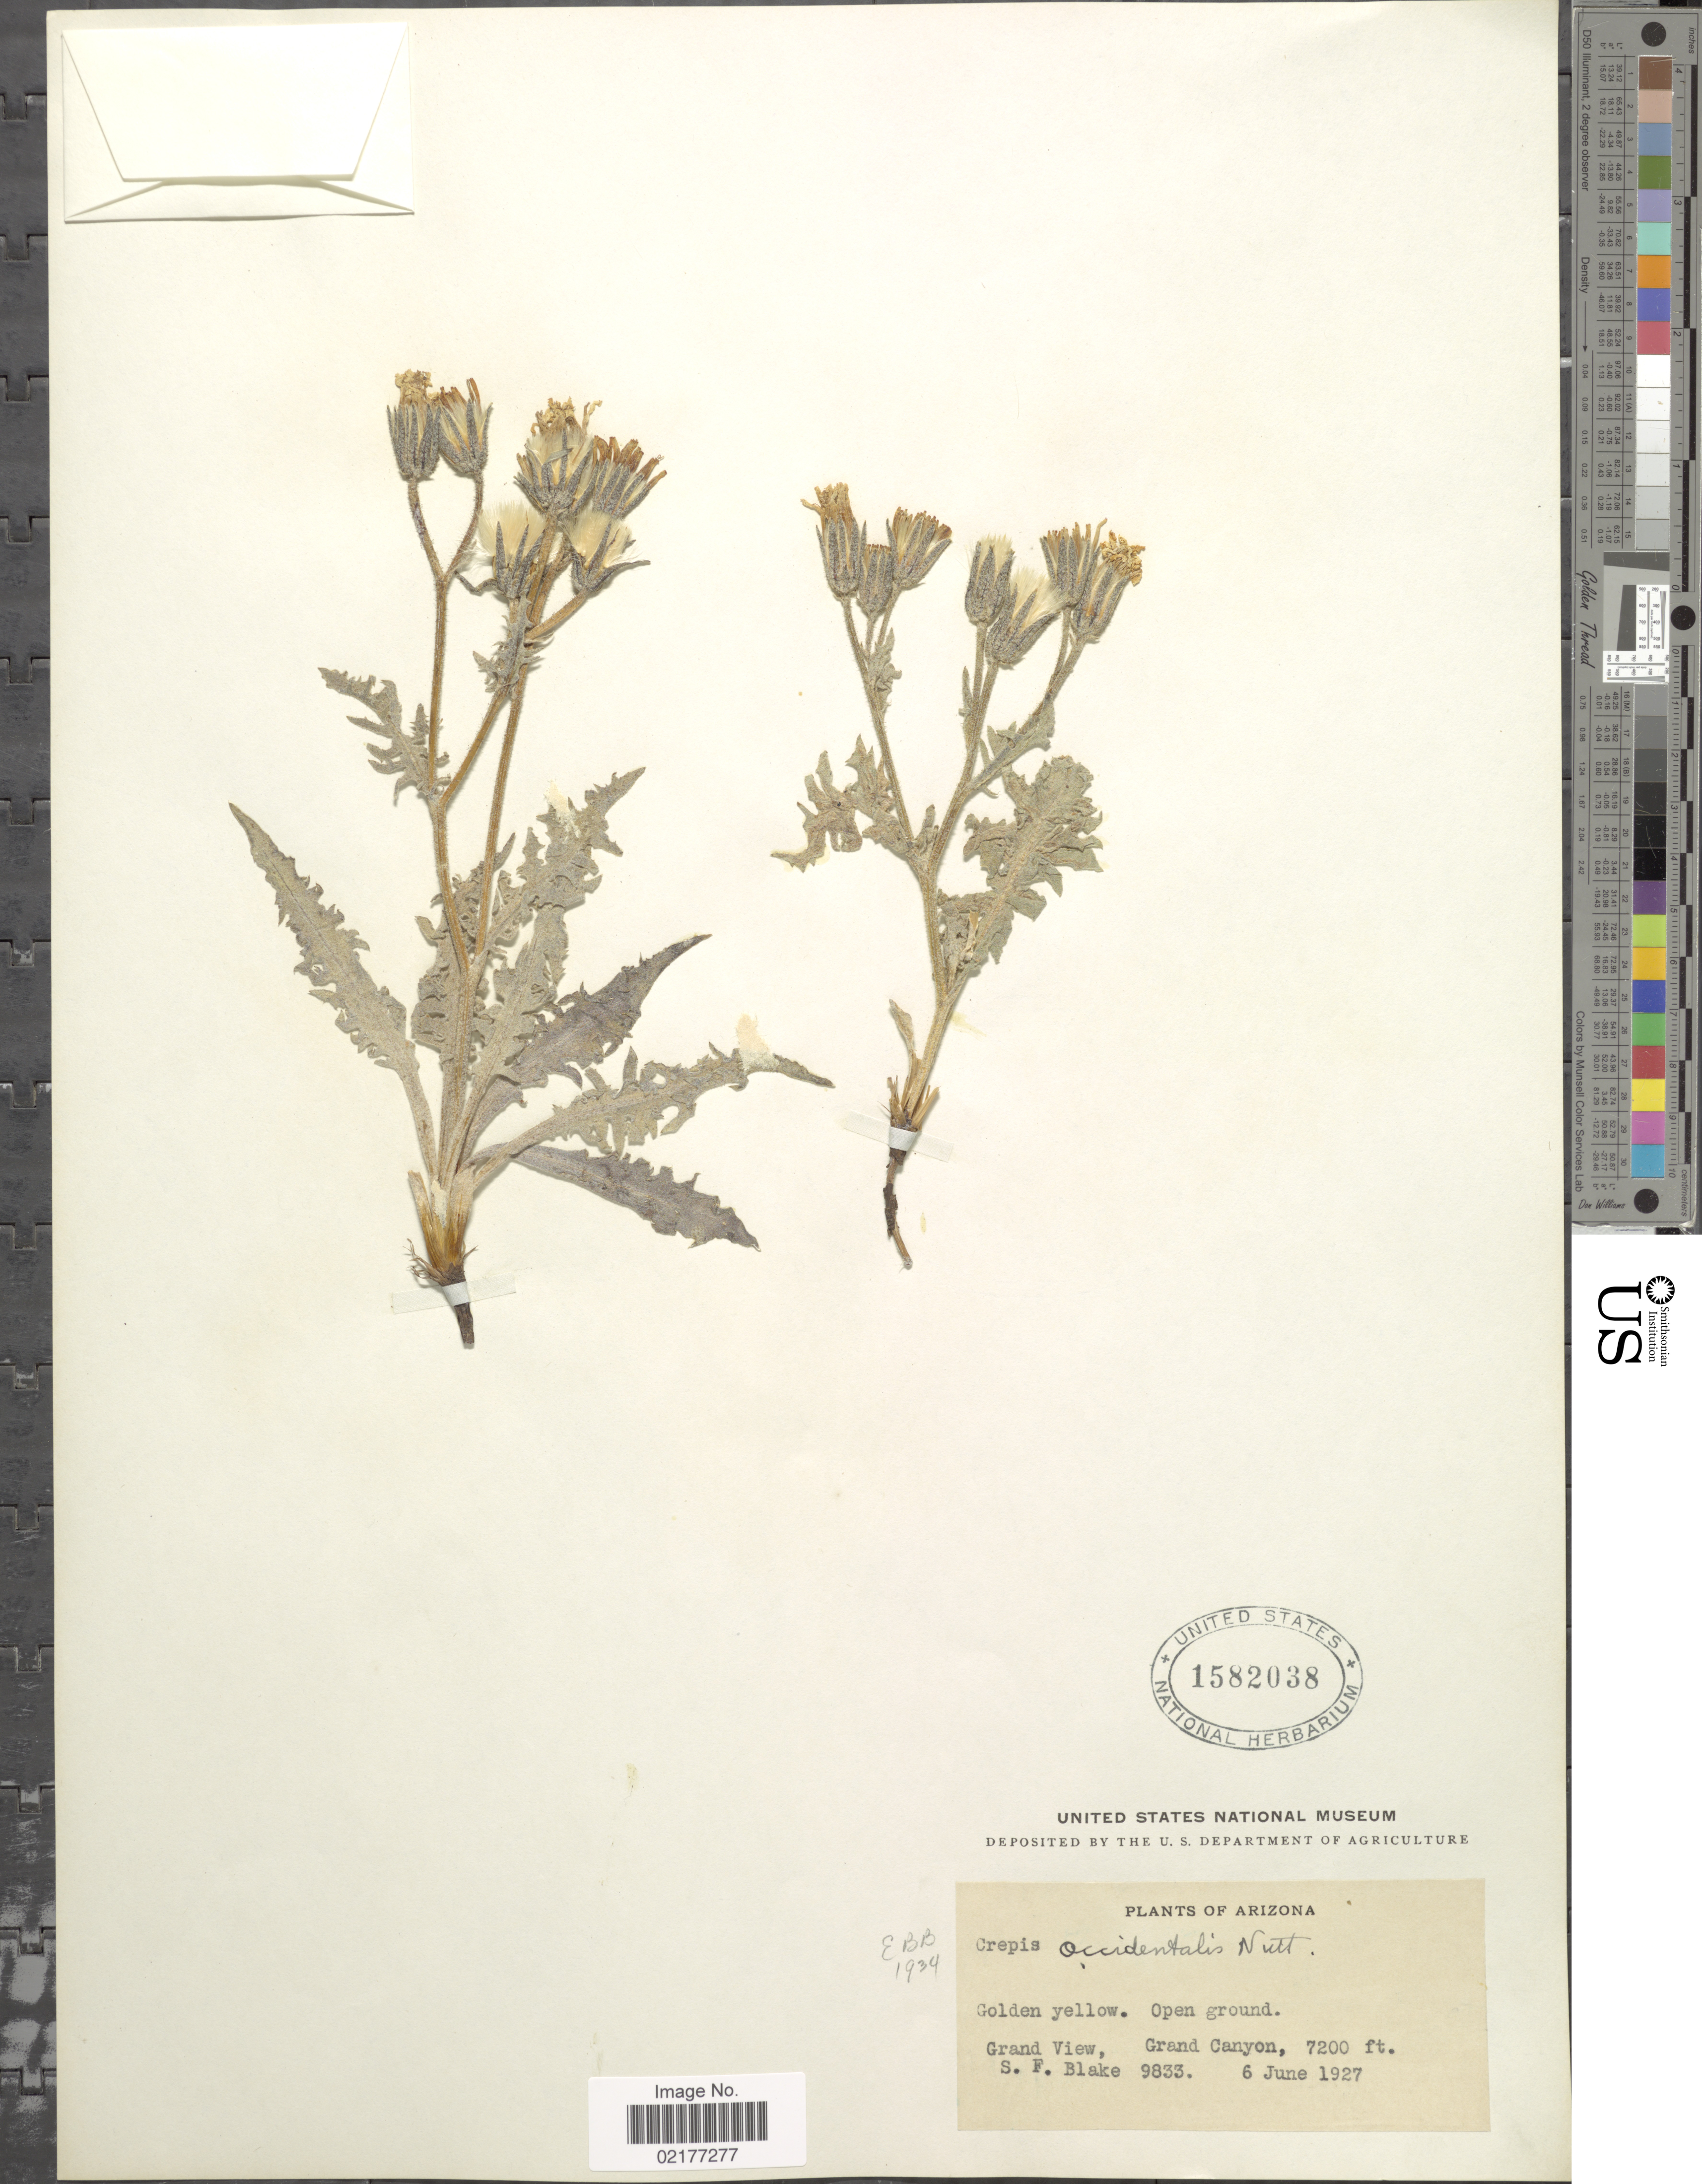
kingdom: Plantae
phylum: Tracheophyta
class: Magnoliopsida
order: Asterales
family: Asteraceae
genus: Crepis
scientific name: Crepis occidentalis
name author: Nutt.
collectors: S. Blake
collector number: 9833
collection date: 1927-06-06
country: United States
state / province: Arizona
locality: Grand View, Grand Canyon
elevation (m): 2195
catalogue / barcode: US 1582038